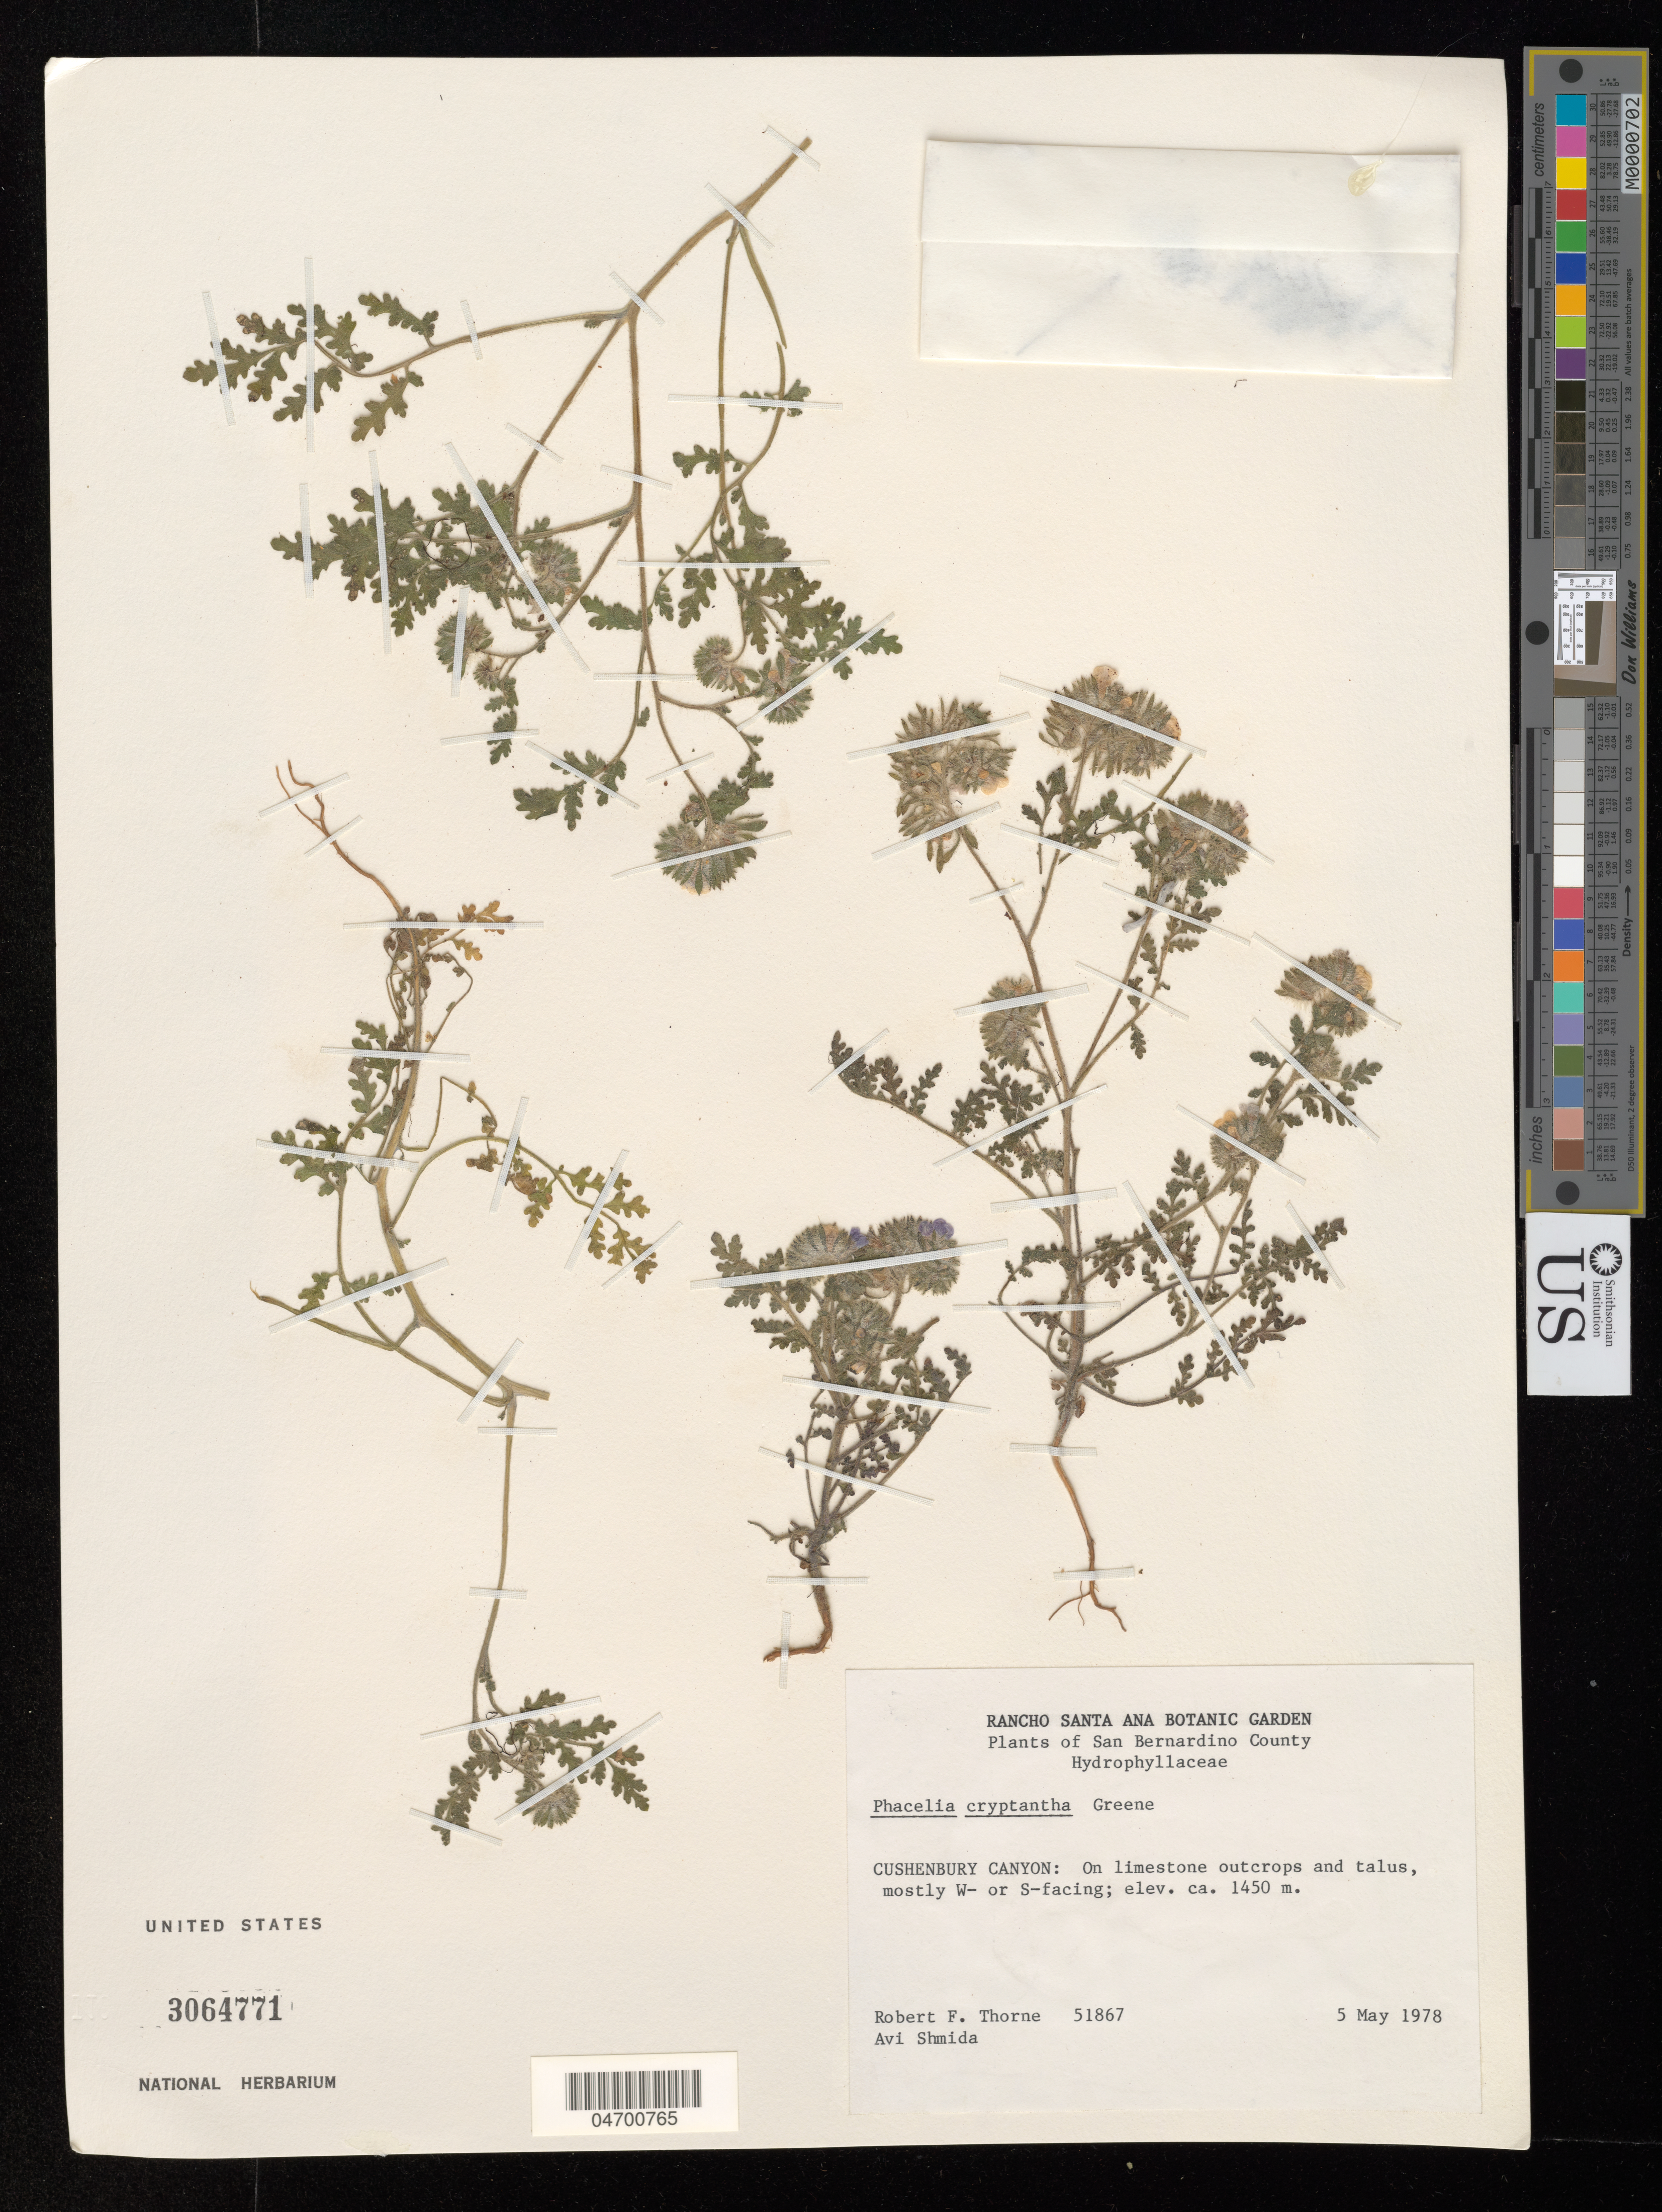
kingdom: Plantae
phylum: Tracheophyta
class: Magnoliopsida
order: Boraginales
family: Hydrophyllaceae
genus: Phacelia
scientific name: Phacelia cryptantha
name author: Greene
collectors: R. F. Thorne & A. Shmida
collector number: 51867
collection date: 1978-05-05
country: United States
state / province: California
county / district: San Bernardino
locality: San Bernardino County. Cushenbury Canyon: On limestone outcrops and talus, mostly W- or S-facing.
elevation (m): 1450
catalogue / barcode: US 3064771